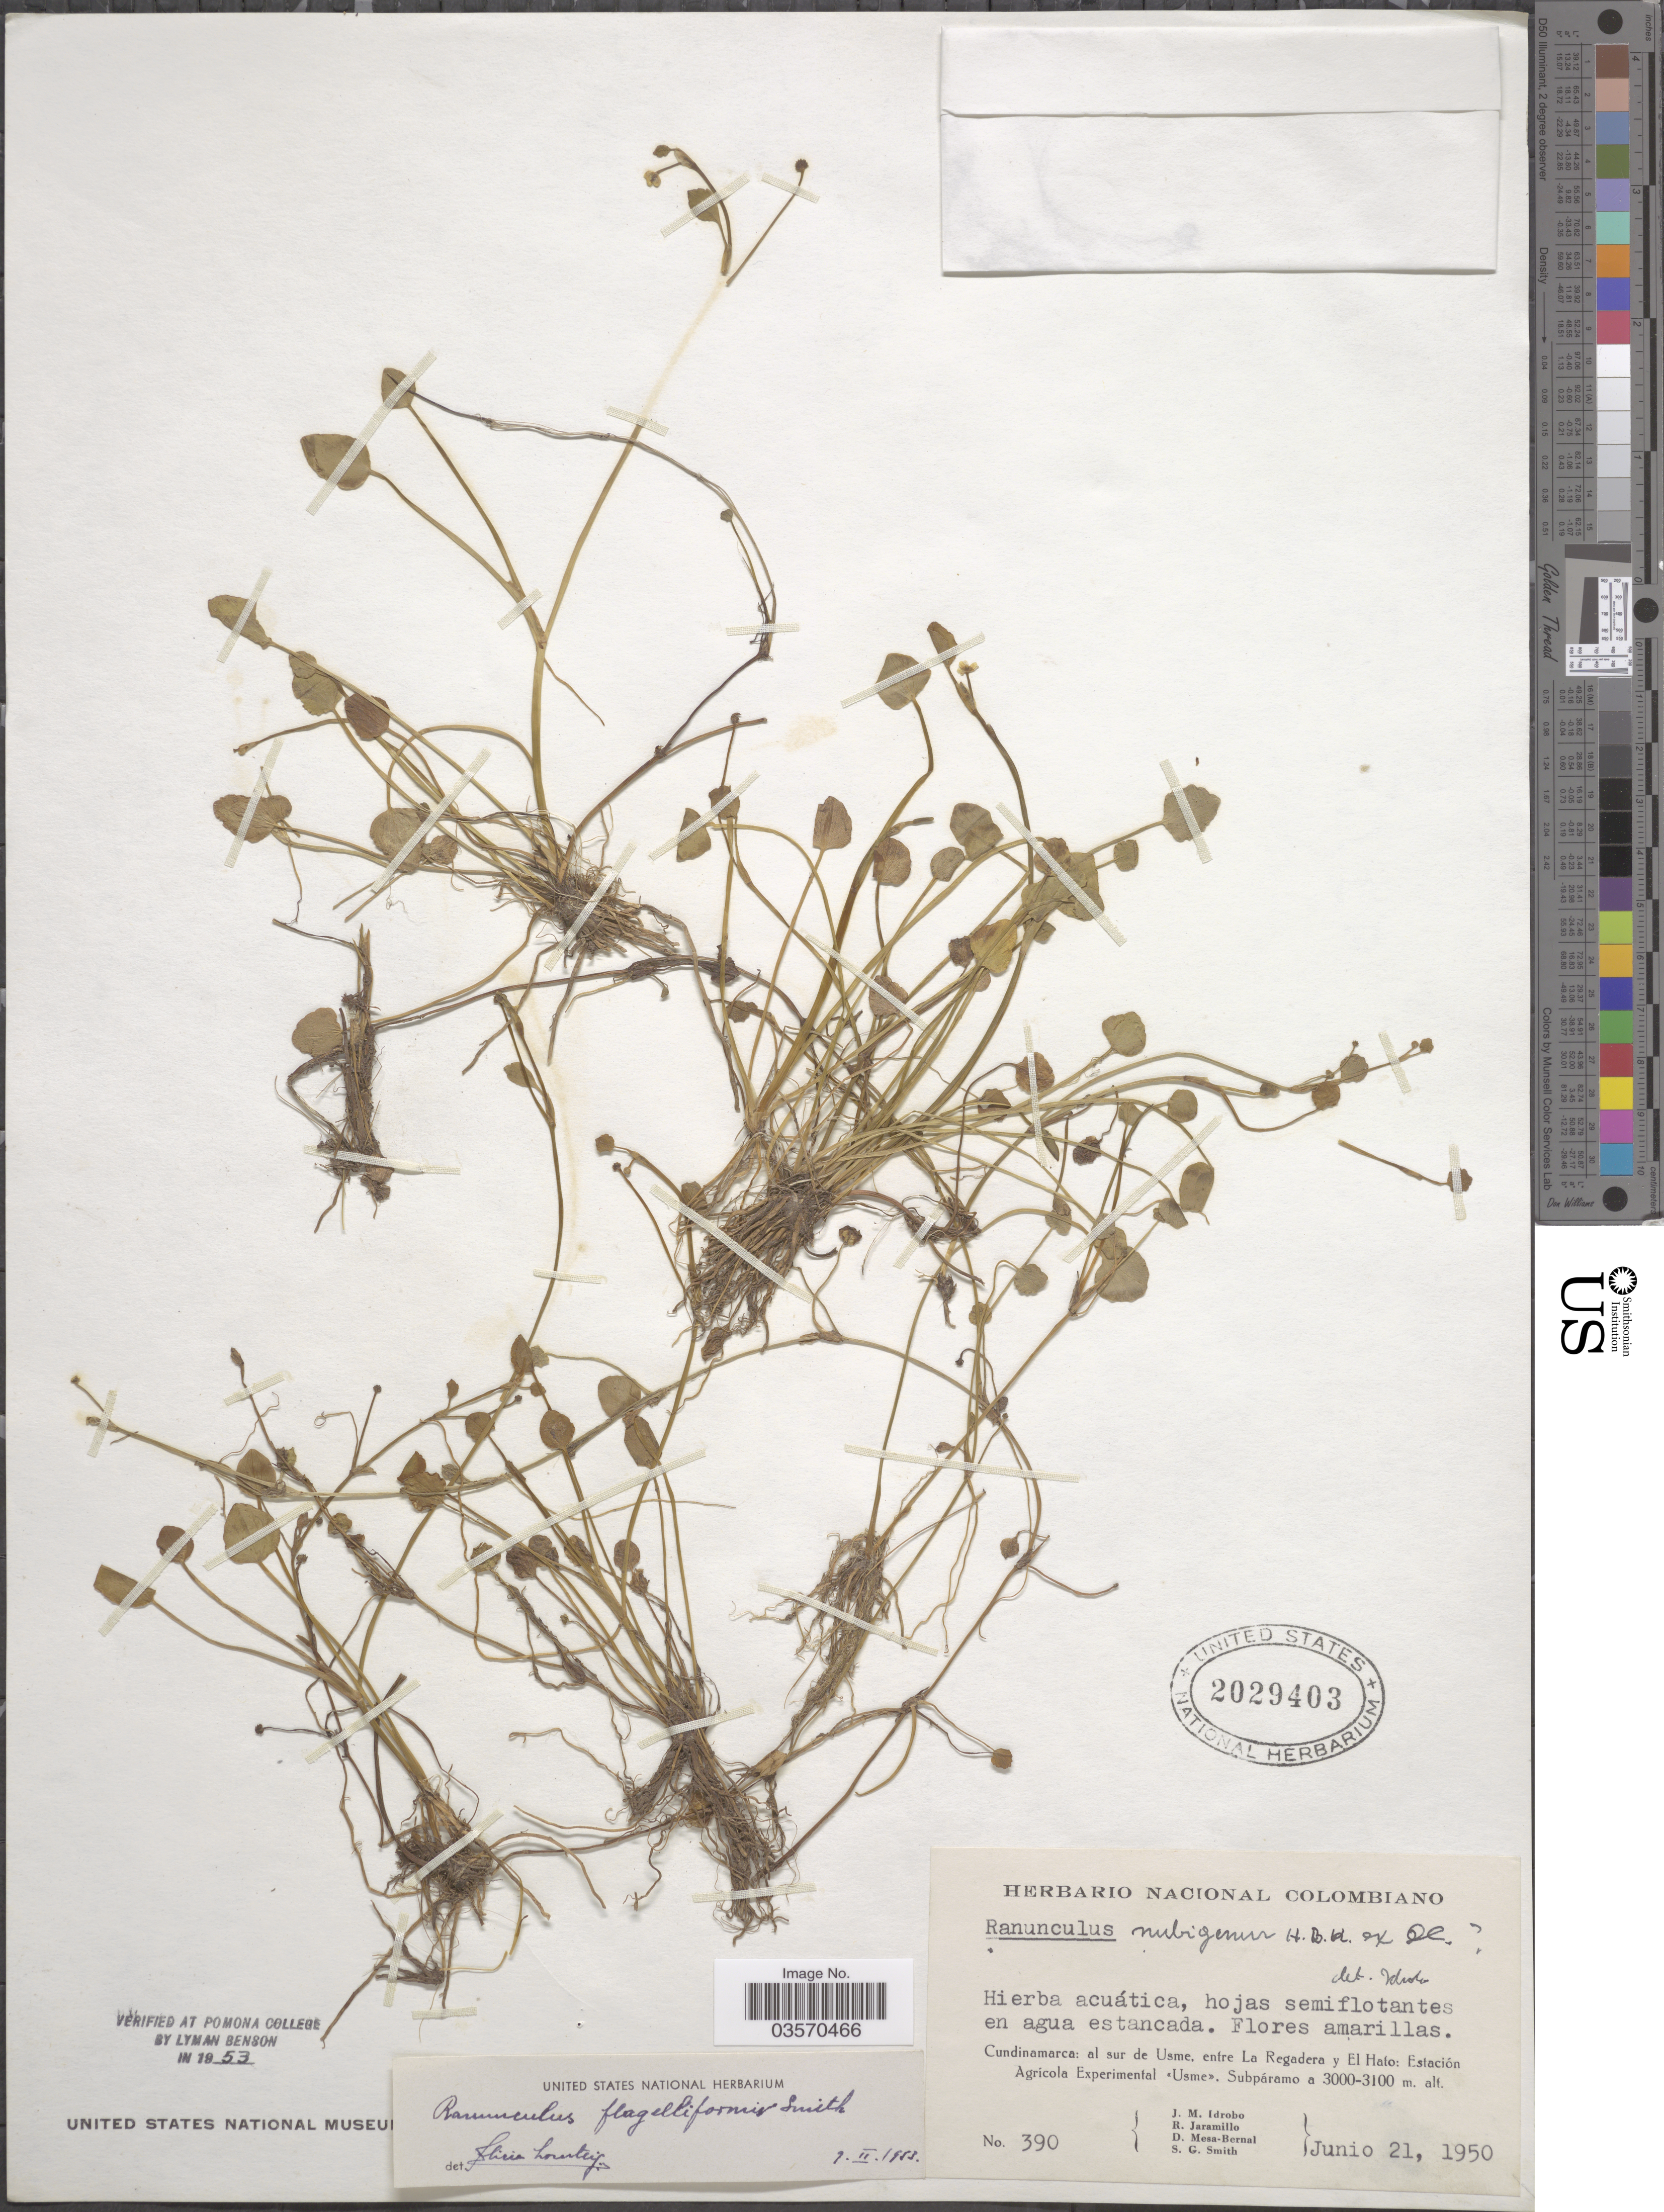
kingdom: Plantae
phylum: Tracheophyta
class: Magnoliopsida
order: Ranunculales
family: Ranunculaceae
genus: Ranunculus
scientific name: Ranunculus flagelliformis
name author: Sm.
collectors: J. M. Idrobo, R. Jaramillo, D. Mesa-Bernal & S. G. Smith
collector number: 390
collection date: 1950-06-21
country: Colombia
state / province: Cundinamarca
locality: Al sur de Usme, entre La Regadera y El Hato: Estación Agricola Experimental <<Usme>>.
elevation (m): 3000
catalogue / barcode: US 2029403